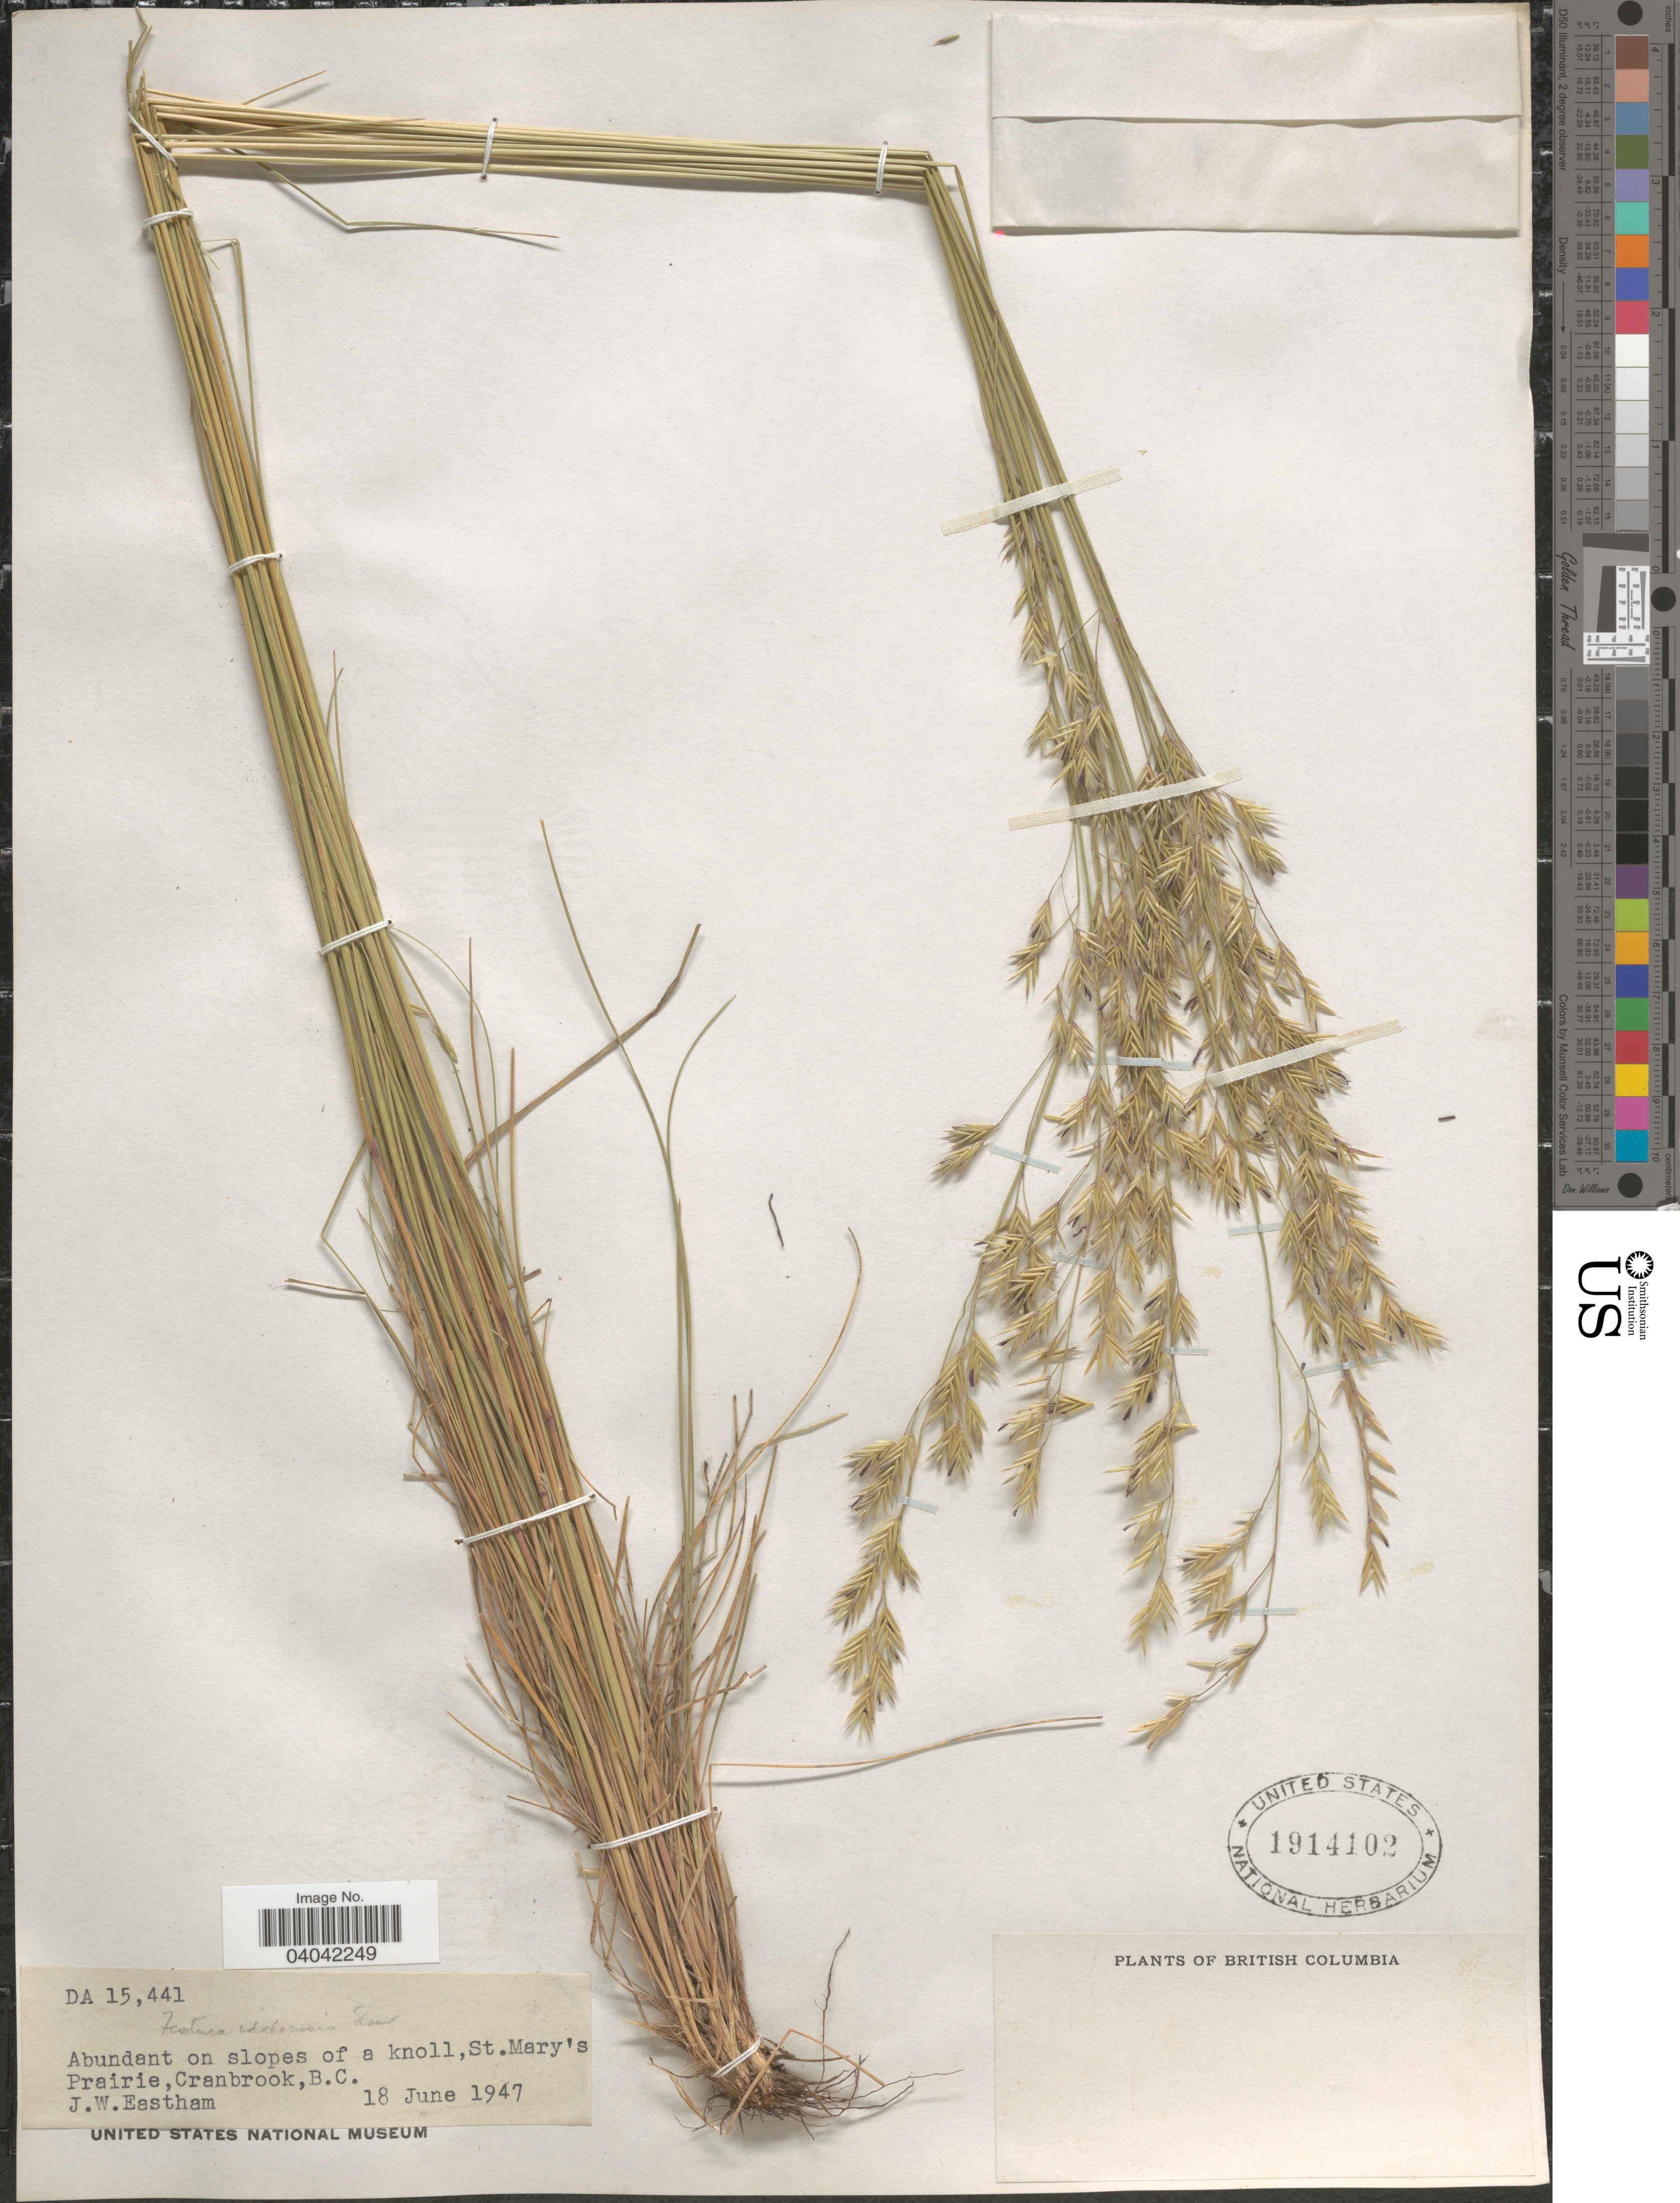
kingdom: Plantae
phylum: Tracheophyta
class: Liliopsida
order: Poales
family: Poaceae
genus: Festuca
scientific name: Festuca idahoensis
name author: Elmer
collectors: J. Eastham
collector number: DA15441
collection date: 1947-06-18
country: Canada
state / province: British Columbia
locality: Abundant on slopes of a knoll, St. Mary's Prairie, Cranbrook.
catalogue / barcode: US 1914102